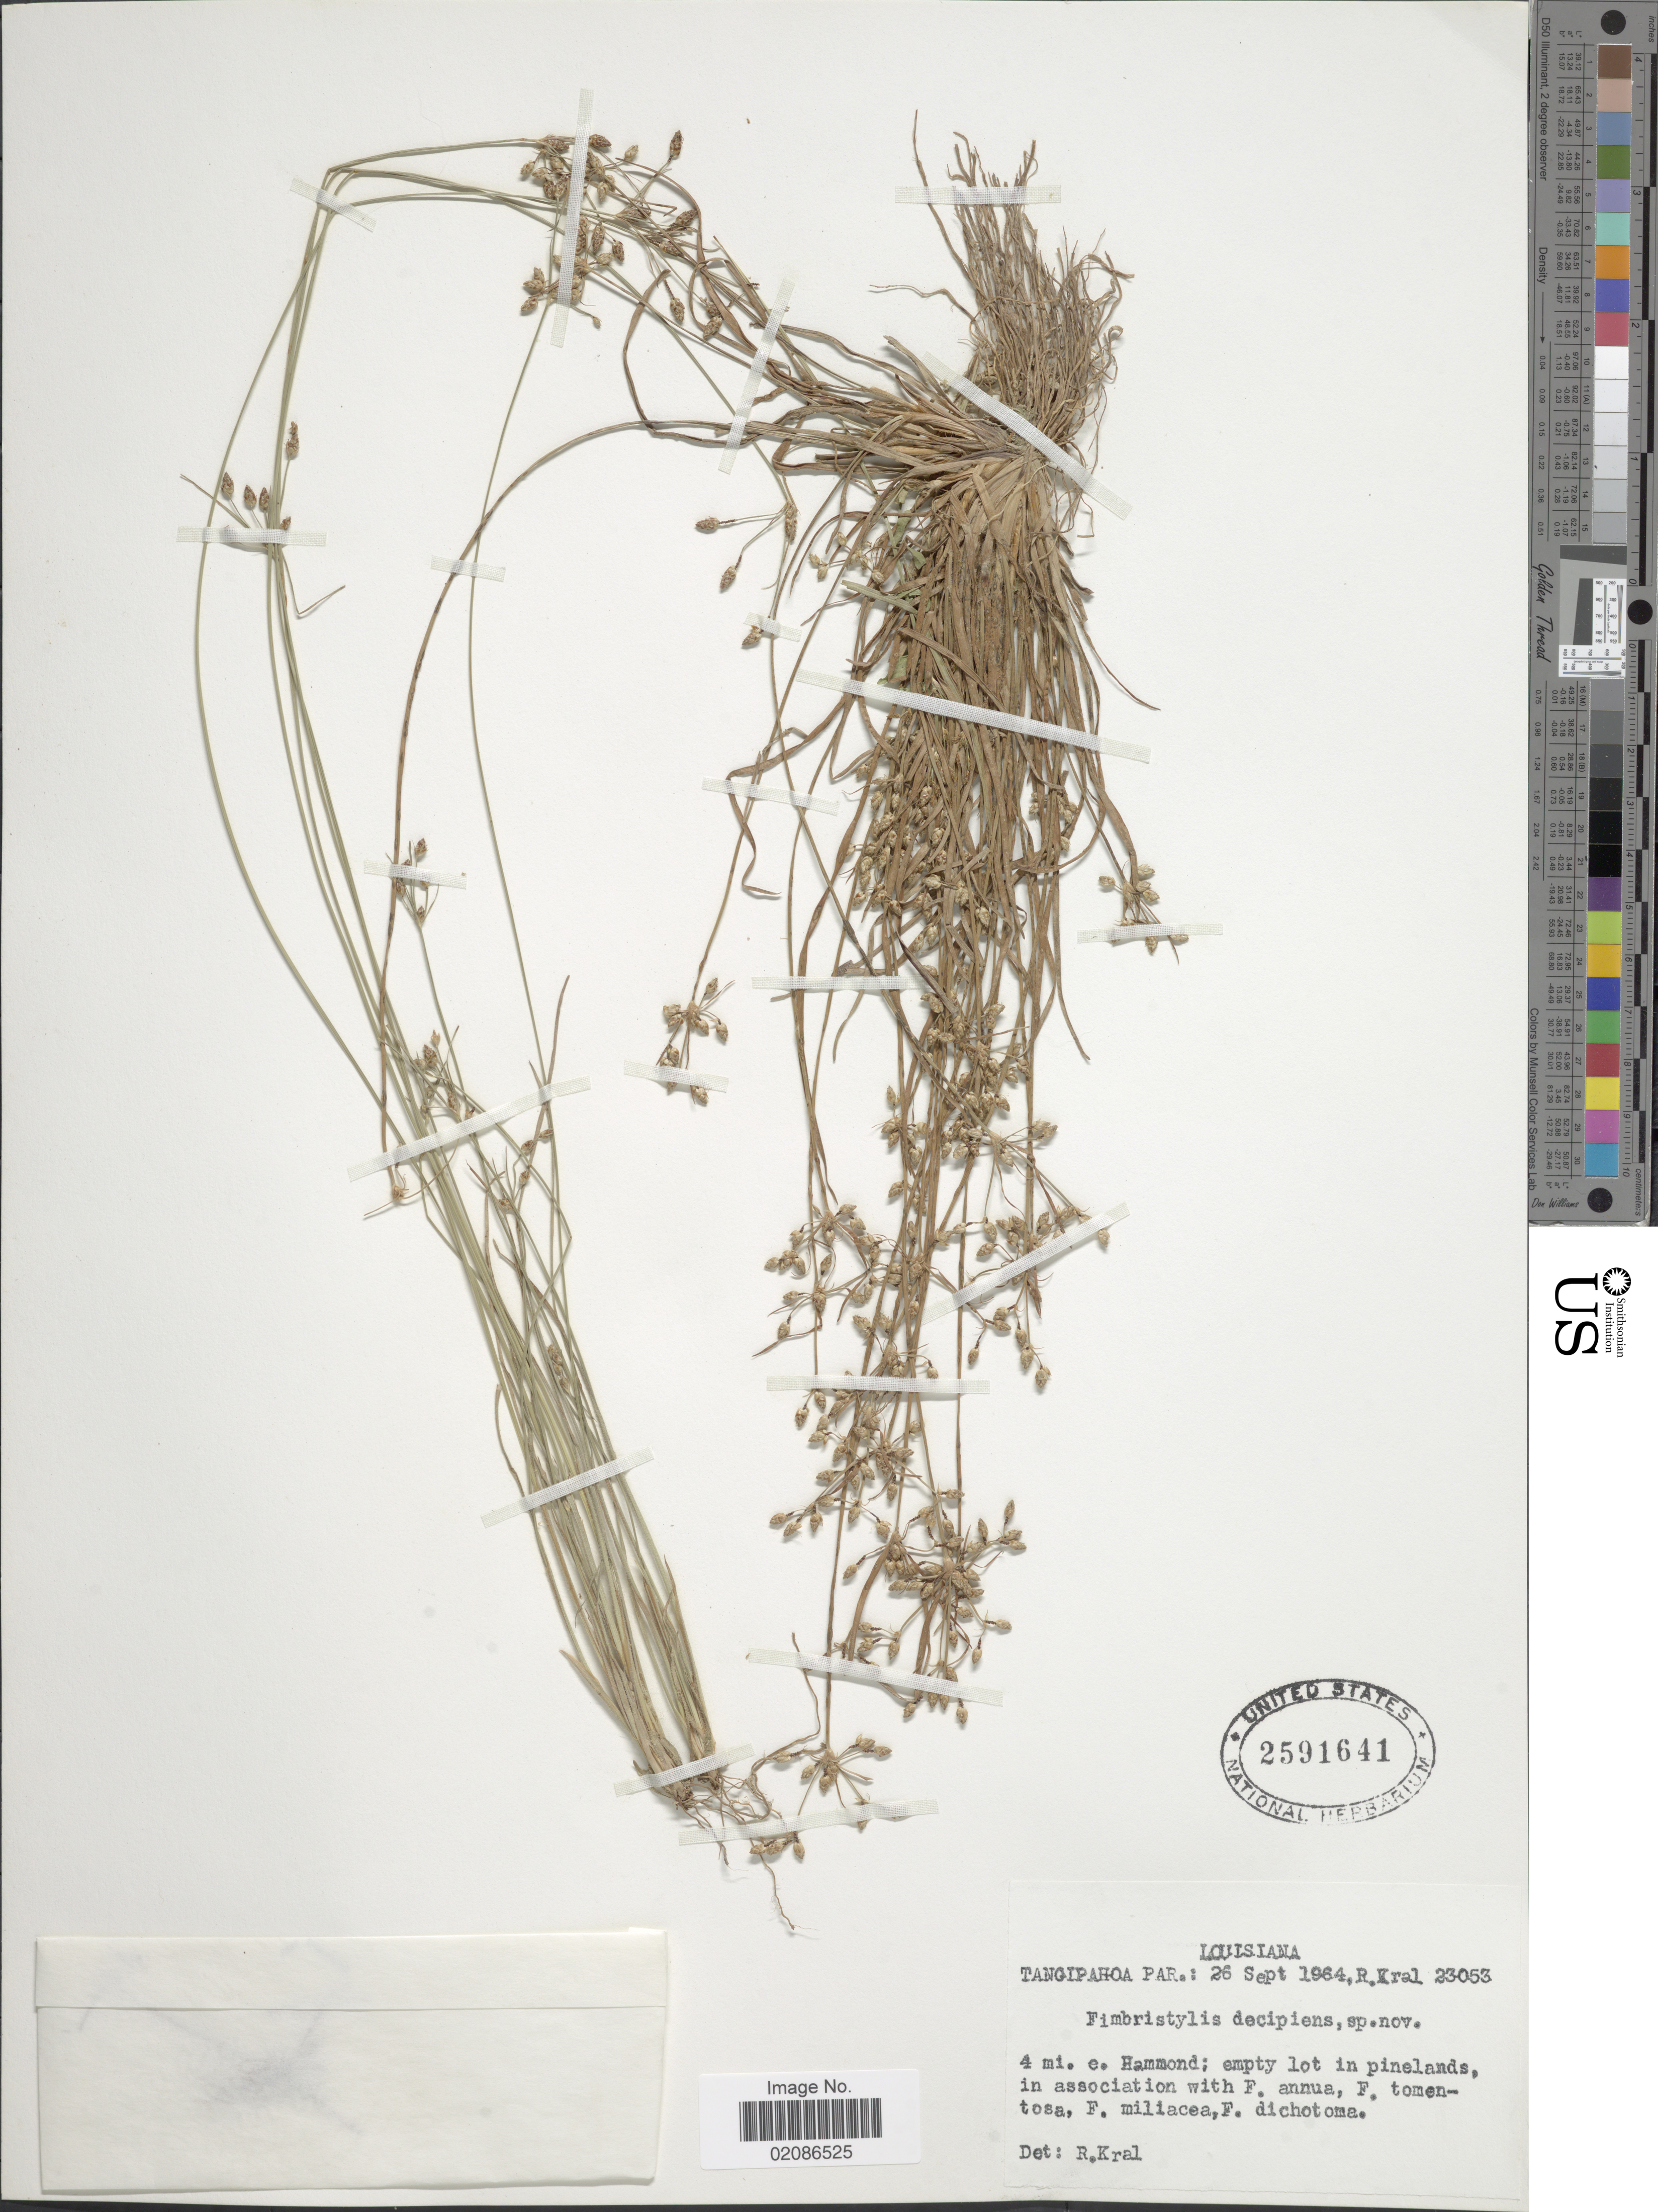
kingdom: Plantae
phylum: Tracheophyta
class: Liliopsida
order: Poales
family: Cyperaceae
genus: Fimbristylis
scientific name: Fimbristylis decipiens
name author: Kral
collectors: R. Kral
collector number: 23053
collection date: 1964-09-26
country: United States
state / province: Louisiana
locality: Tangipahoa Par; 4 mi e Hammond; empty lot in pinelands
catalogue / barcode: US 2591641